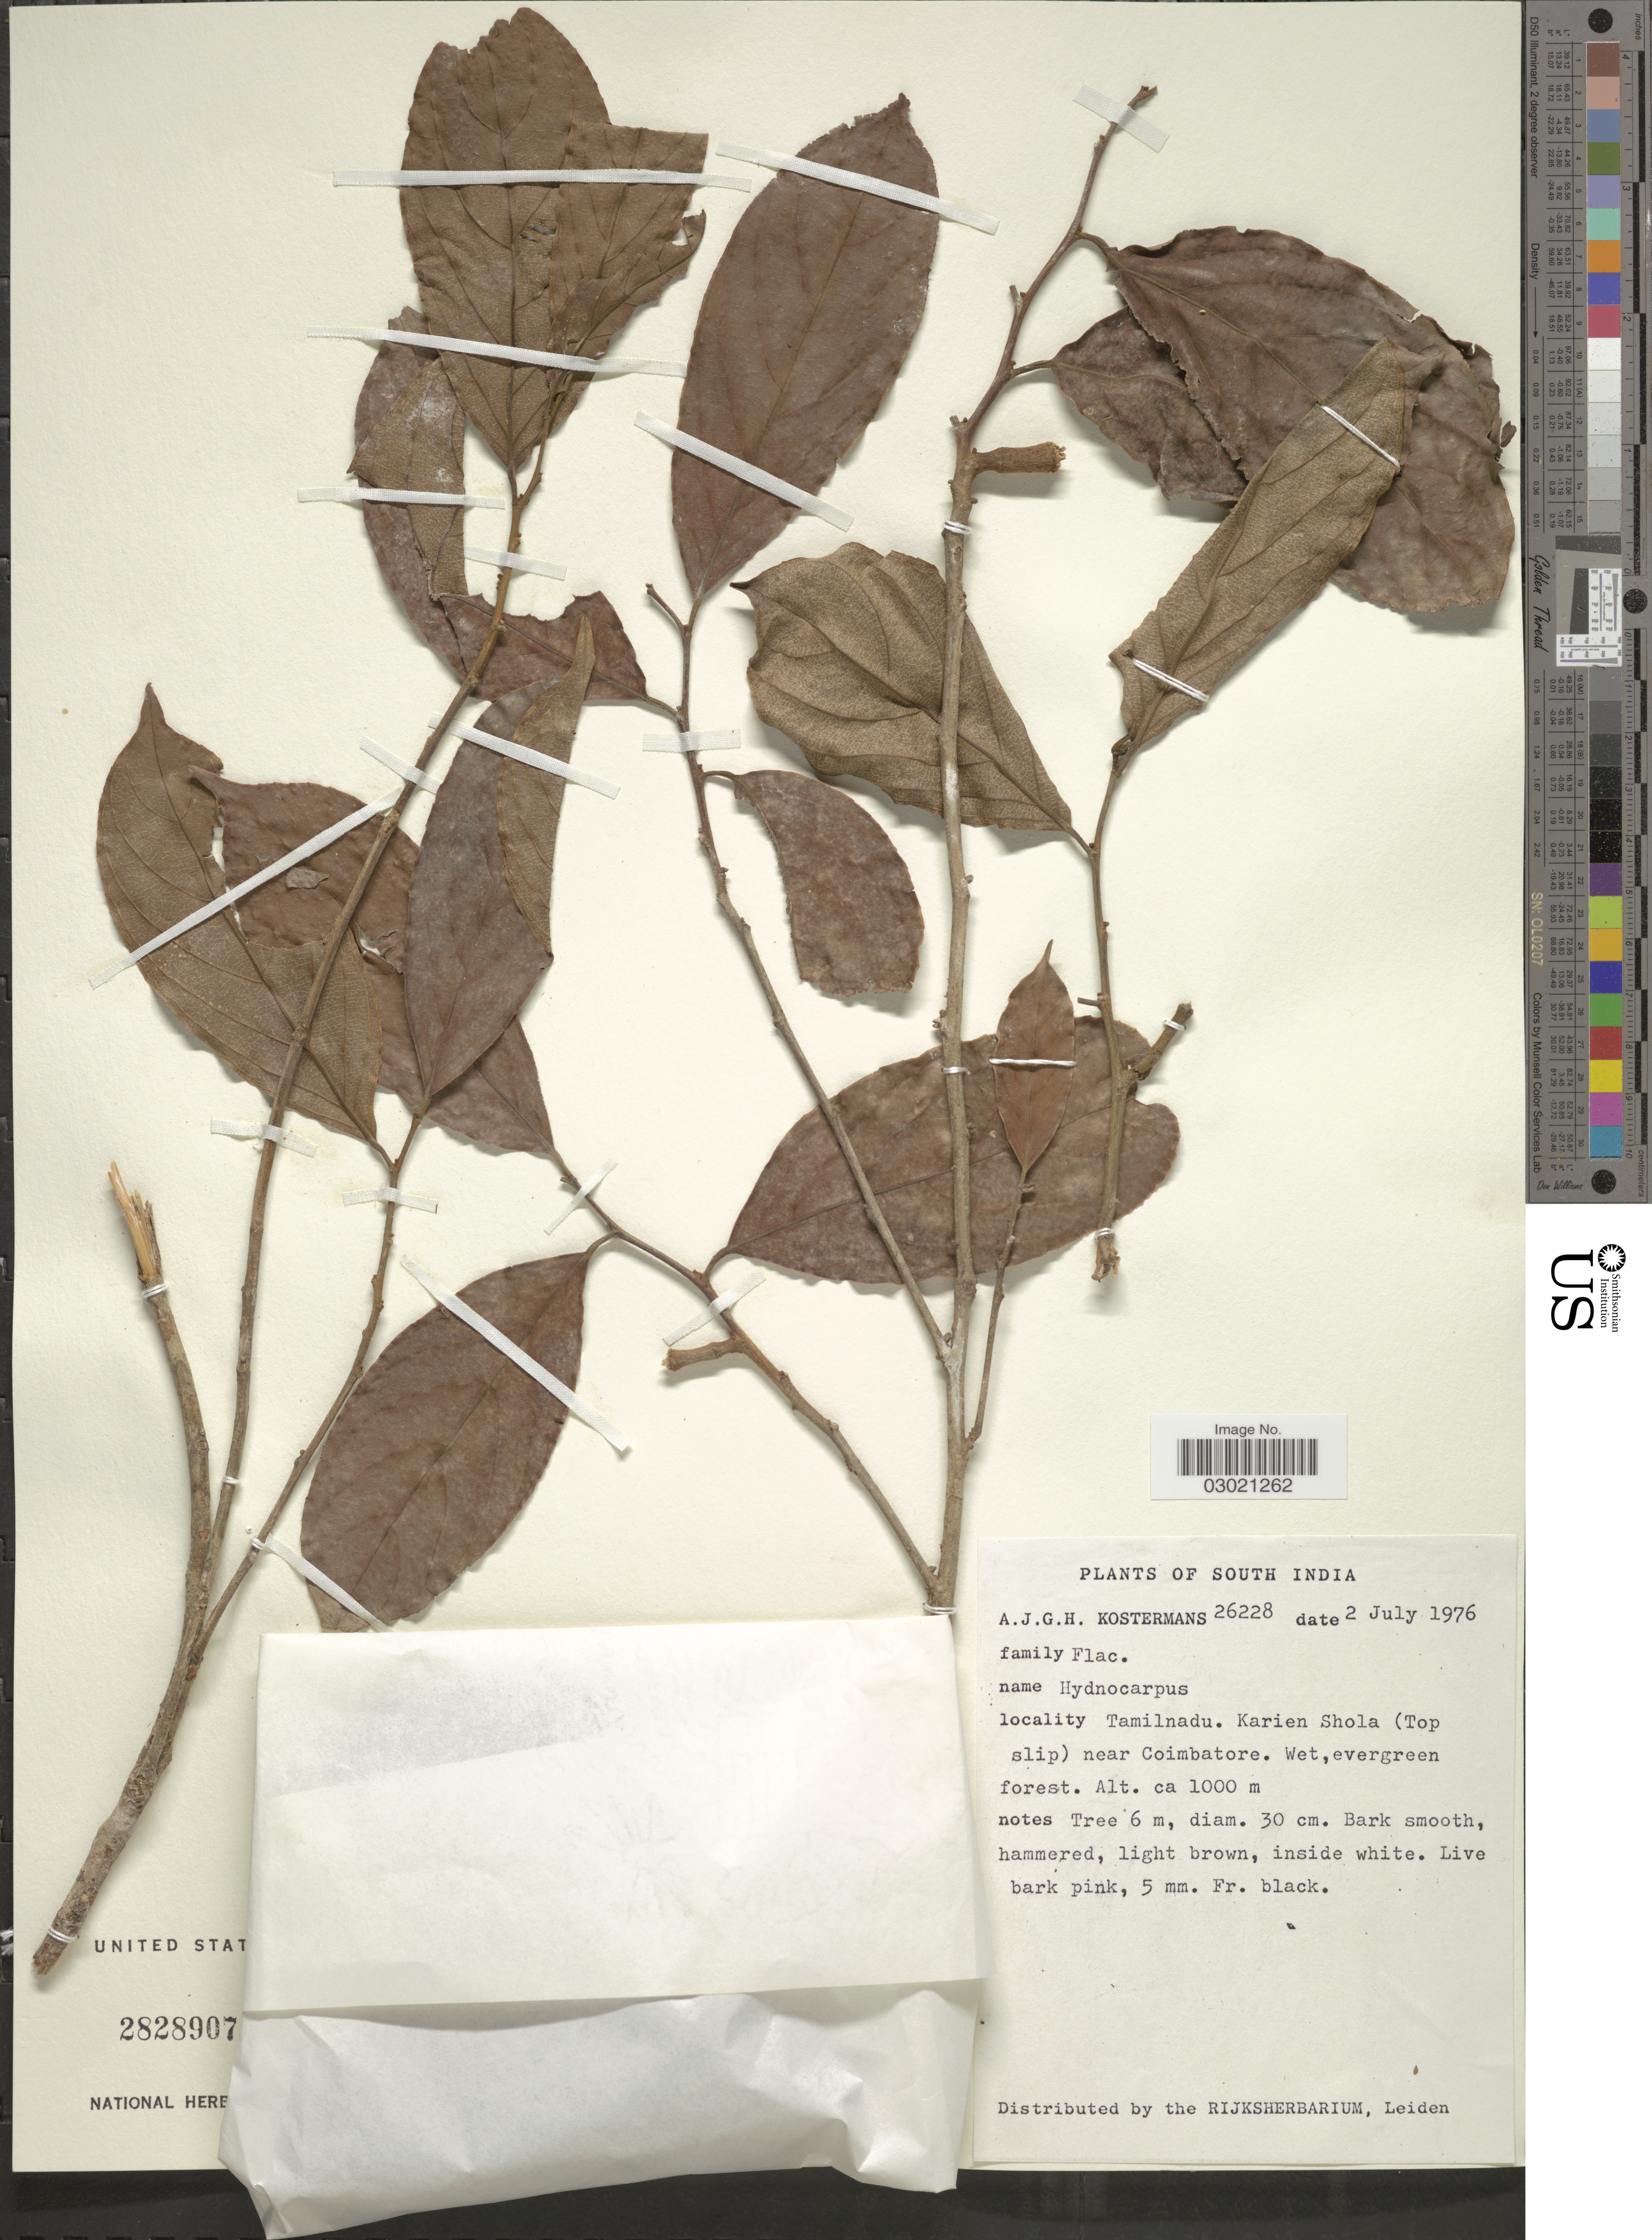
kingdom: Plantae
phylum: Tracheophyta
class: Magnoliopsida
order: Malpighiales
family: Achariaceae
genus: Hydnocarpus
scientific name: Hydnocarpus sp.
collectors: A. J. G. Kostermans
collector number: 26228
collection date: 1976-07-02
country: India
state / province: Tamil Nadu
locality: South India, Tamilnadu. Karien Shola (Top slip) near Coimbatore.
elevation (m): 1000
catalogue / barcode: US 2828907